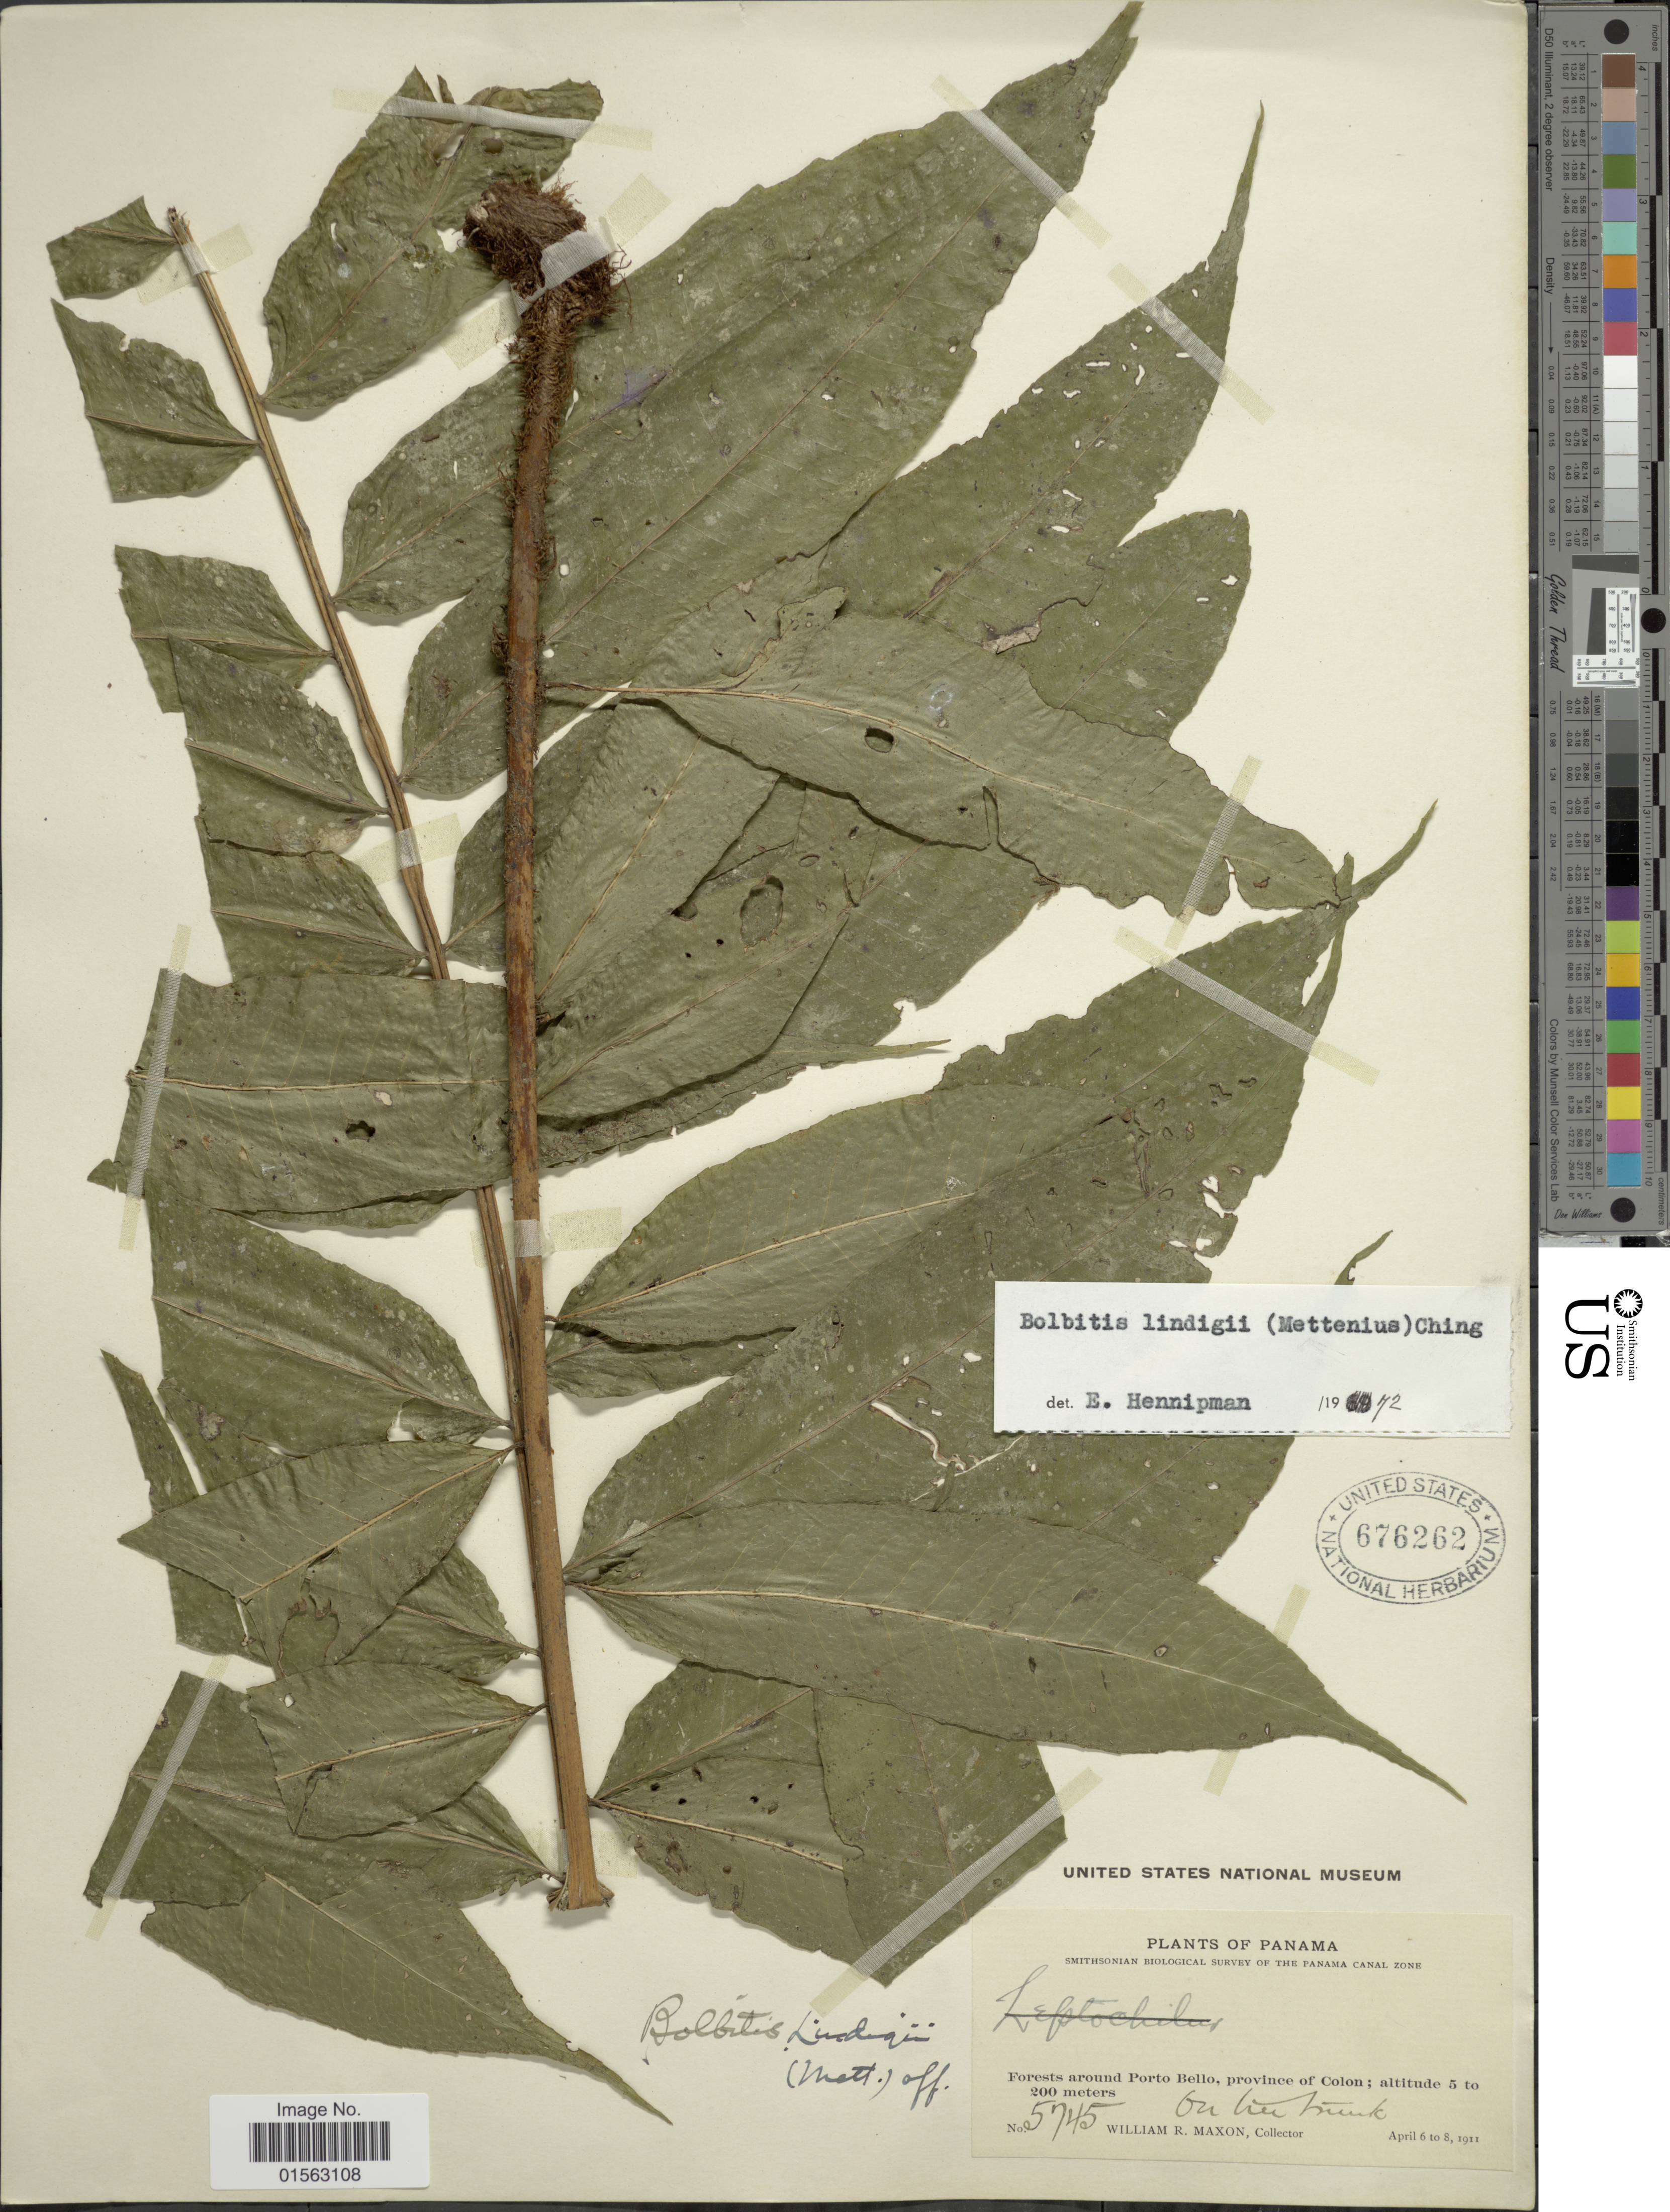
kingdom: Plantae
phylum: Tracheophyta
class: Polypodiopsida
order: Polypodiales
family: Dryopteridaceae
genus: Mickelia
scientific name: Mickelia lindigii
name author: (Mett.) R.C. Moran et al.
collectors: W. R. Maxon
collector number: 5745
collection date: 1911-04-06/1911-04-08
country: Panama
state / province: Colón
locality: Panama, forests around Porto Bello, province of Colon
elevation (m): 5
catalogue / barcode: US 676262